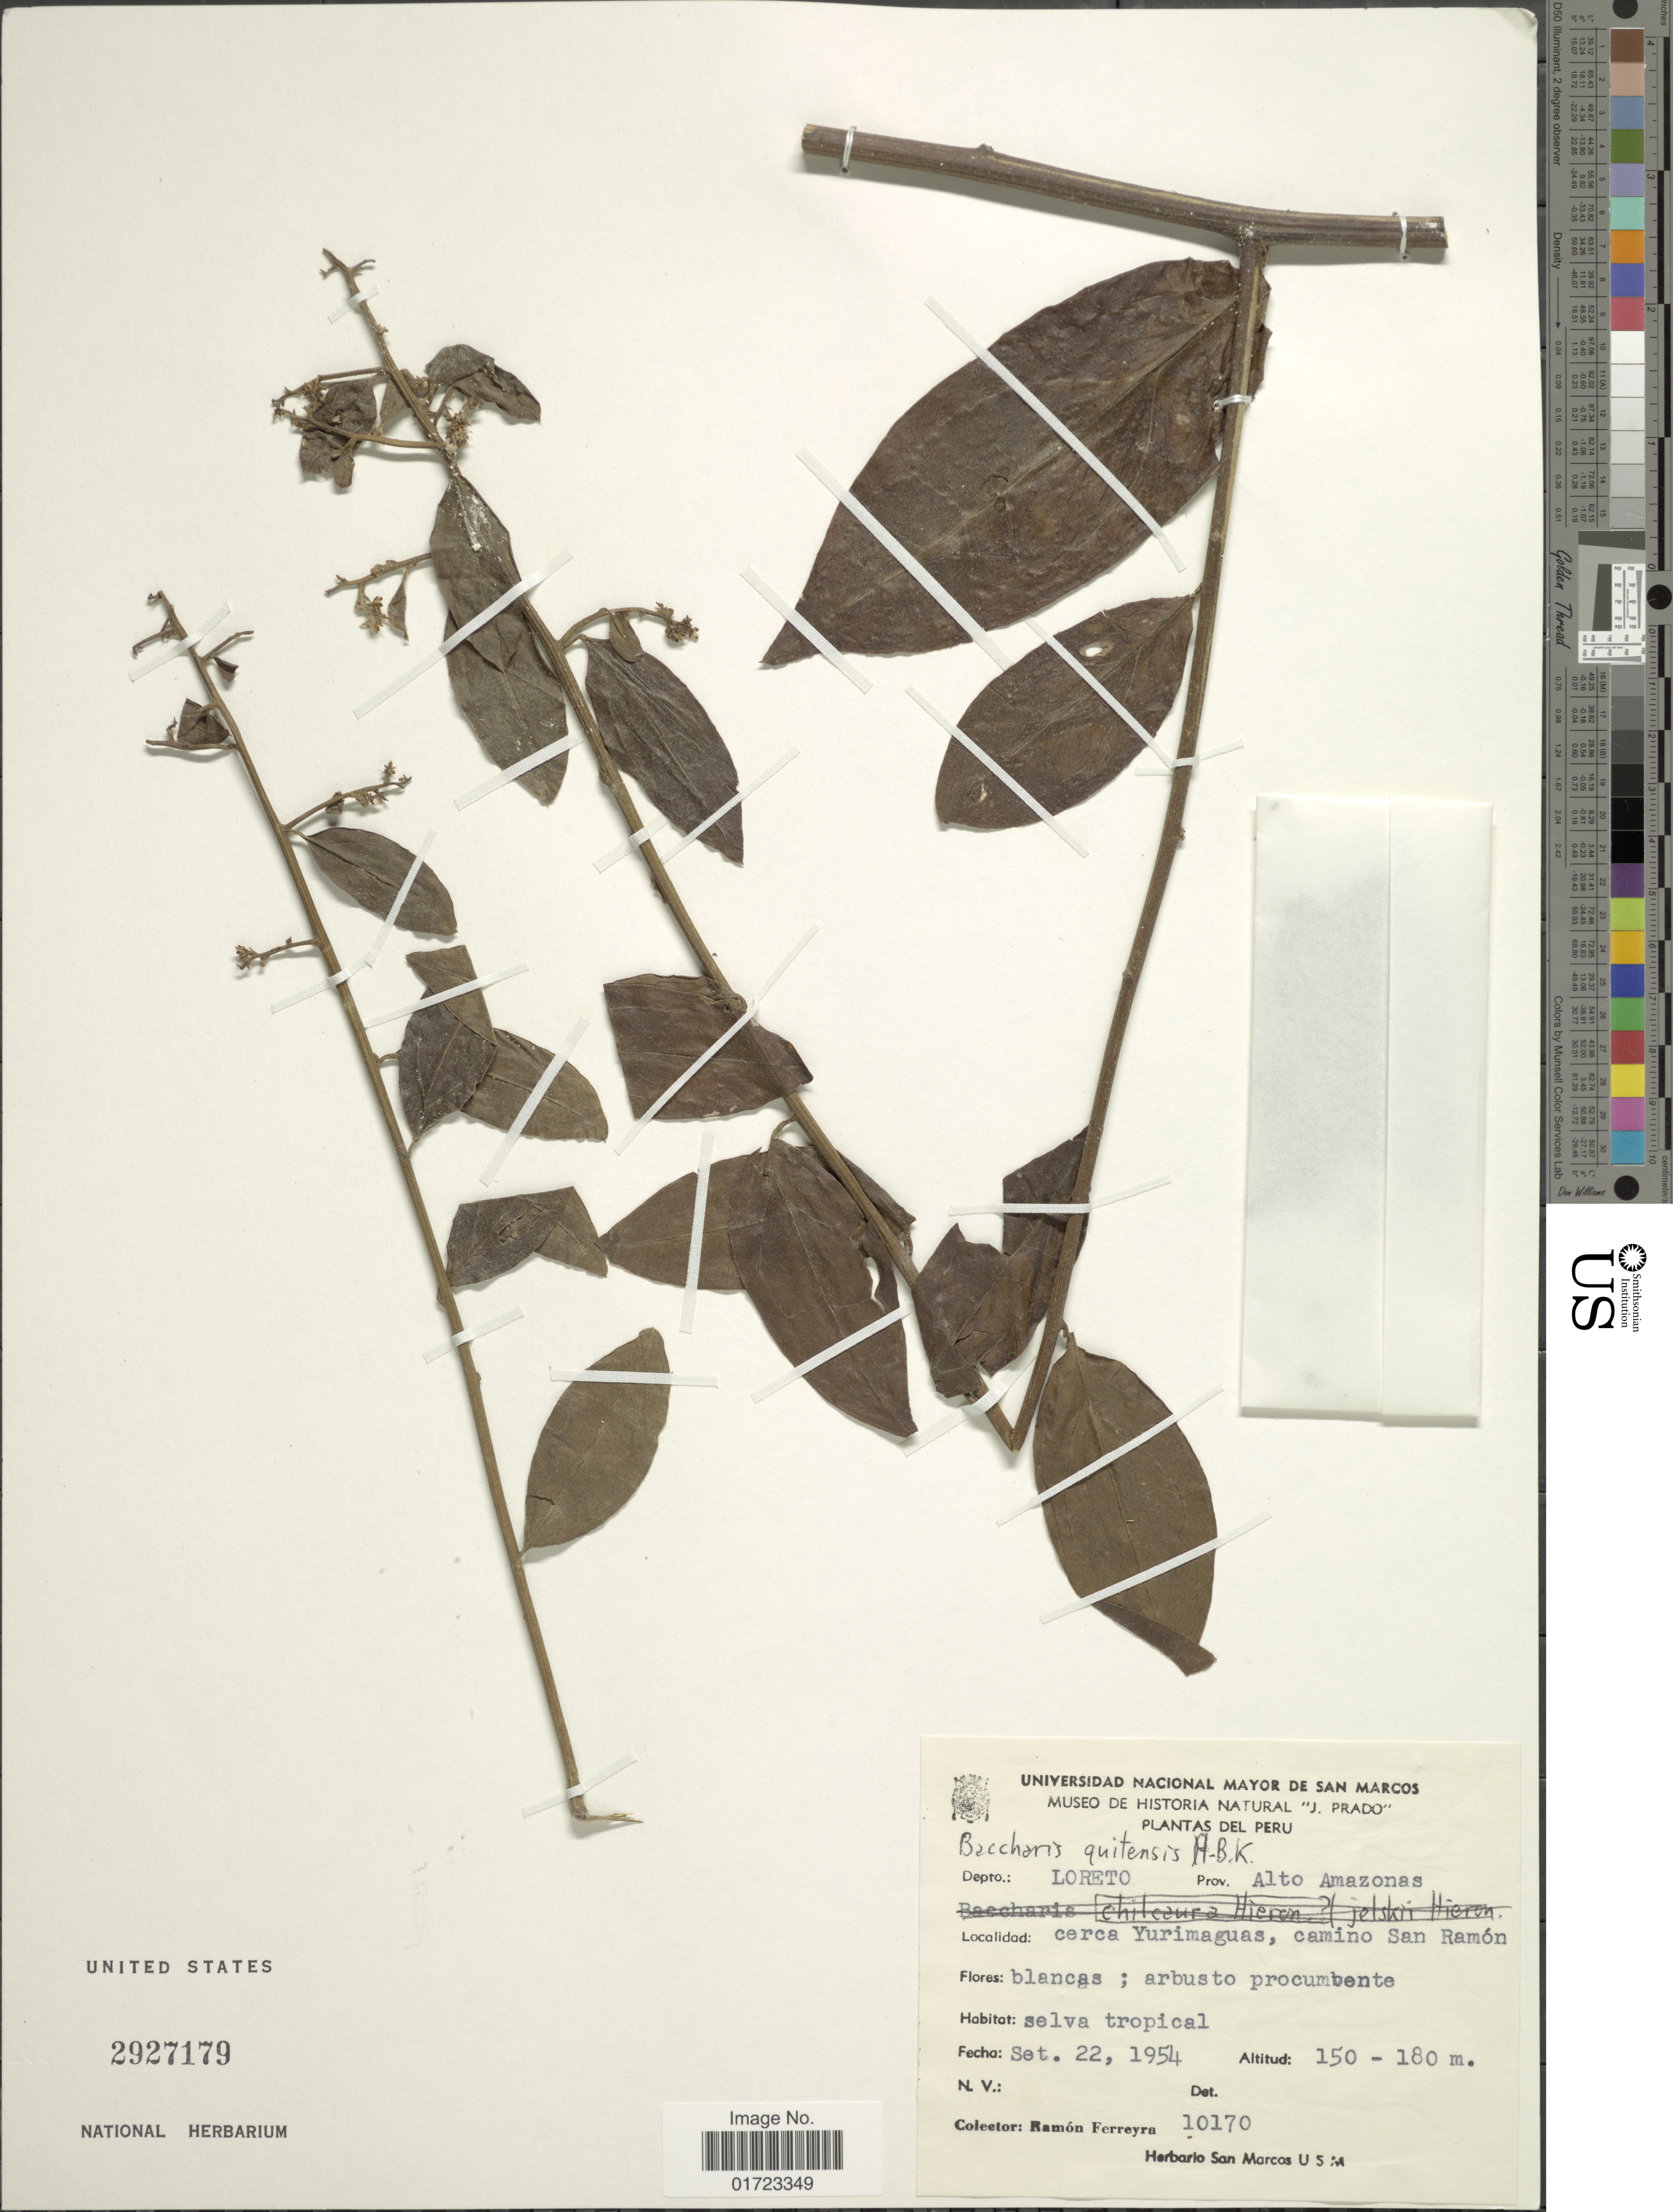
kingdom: Plantae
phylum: Tracheophyta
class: Magnoliopsida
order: Asterales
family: Asteraceae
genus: Baccharis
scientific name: Baccharis quitensis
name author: Kunth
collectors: R. A. Ferreyra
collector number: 10170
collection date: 1954-09-22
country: Peru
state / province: Loreto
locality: Depto.: Loret, Prov. Alto Amazonas, cerca Yurimaguas, camino San Ramon.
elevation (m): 150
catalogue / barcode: US 2927179